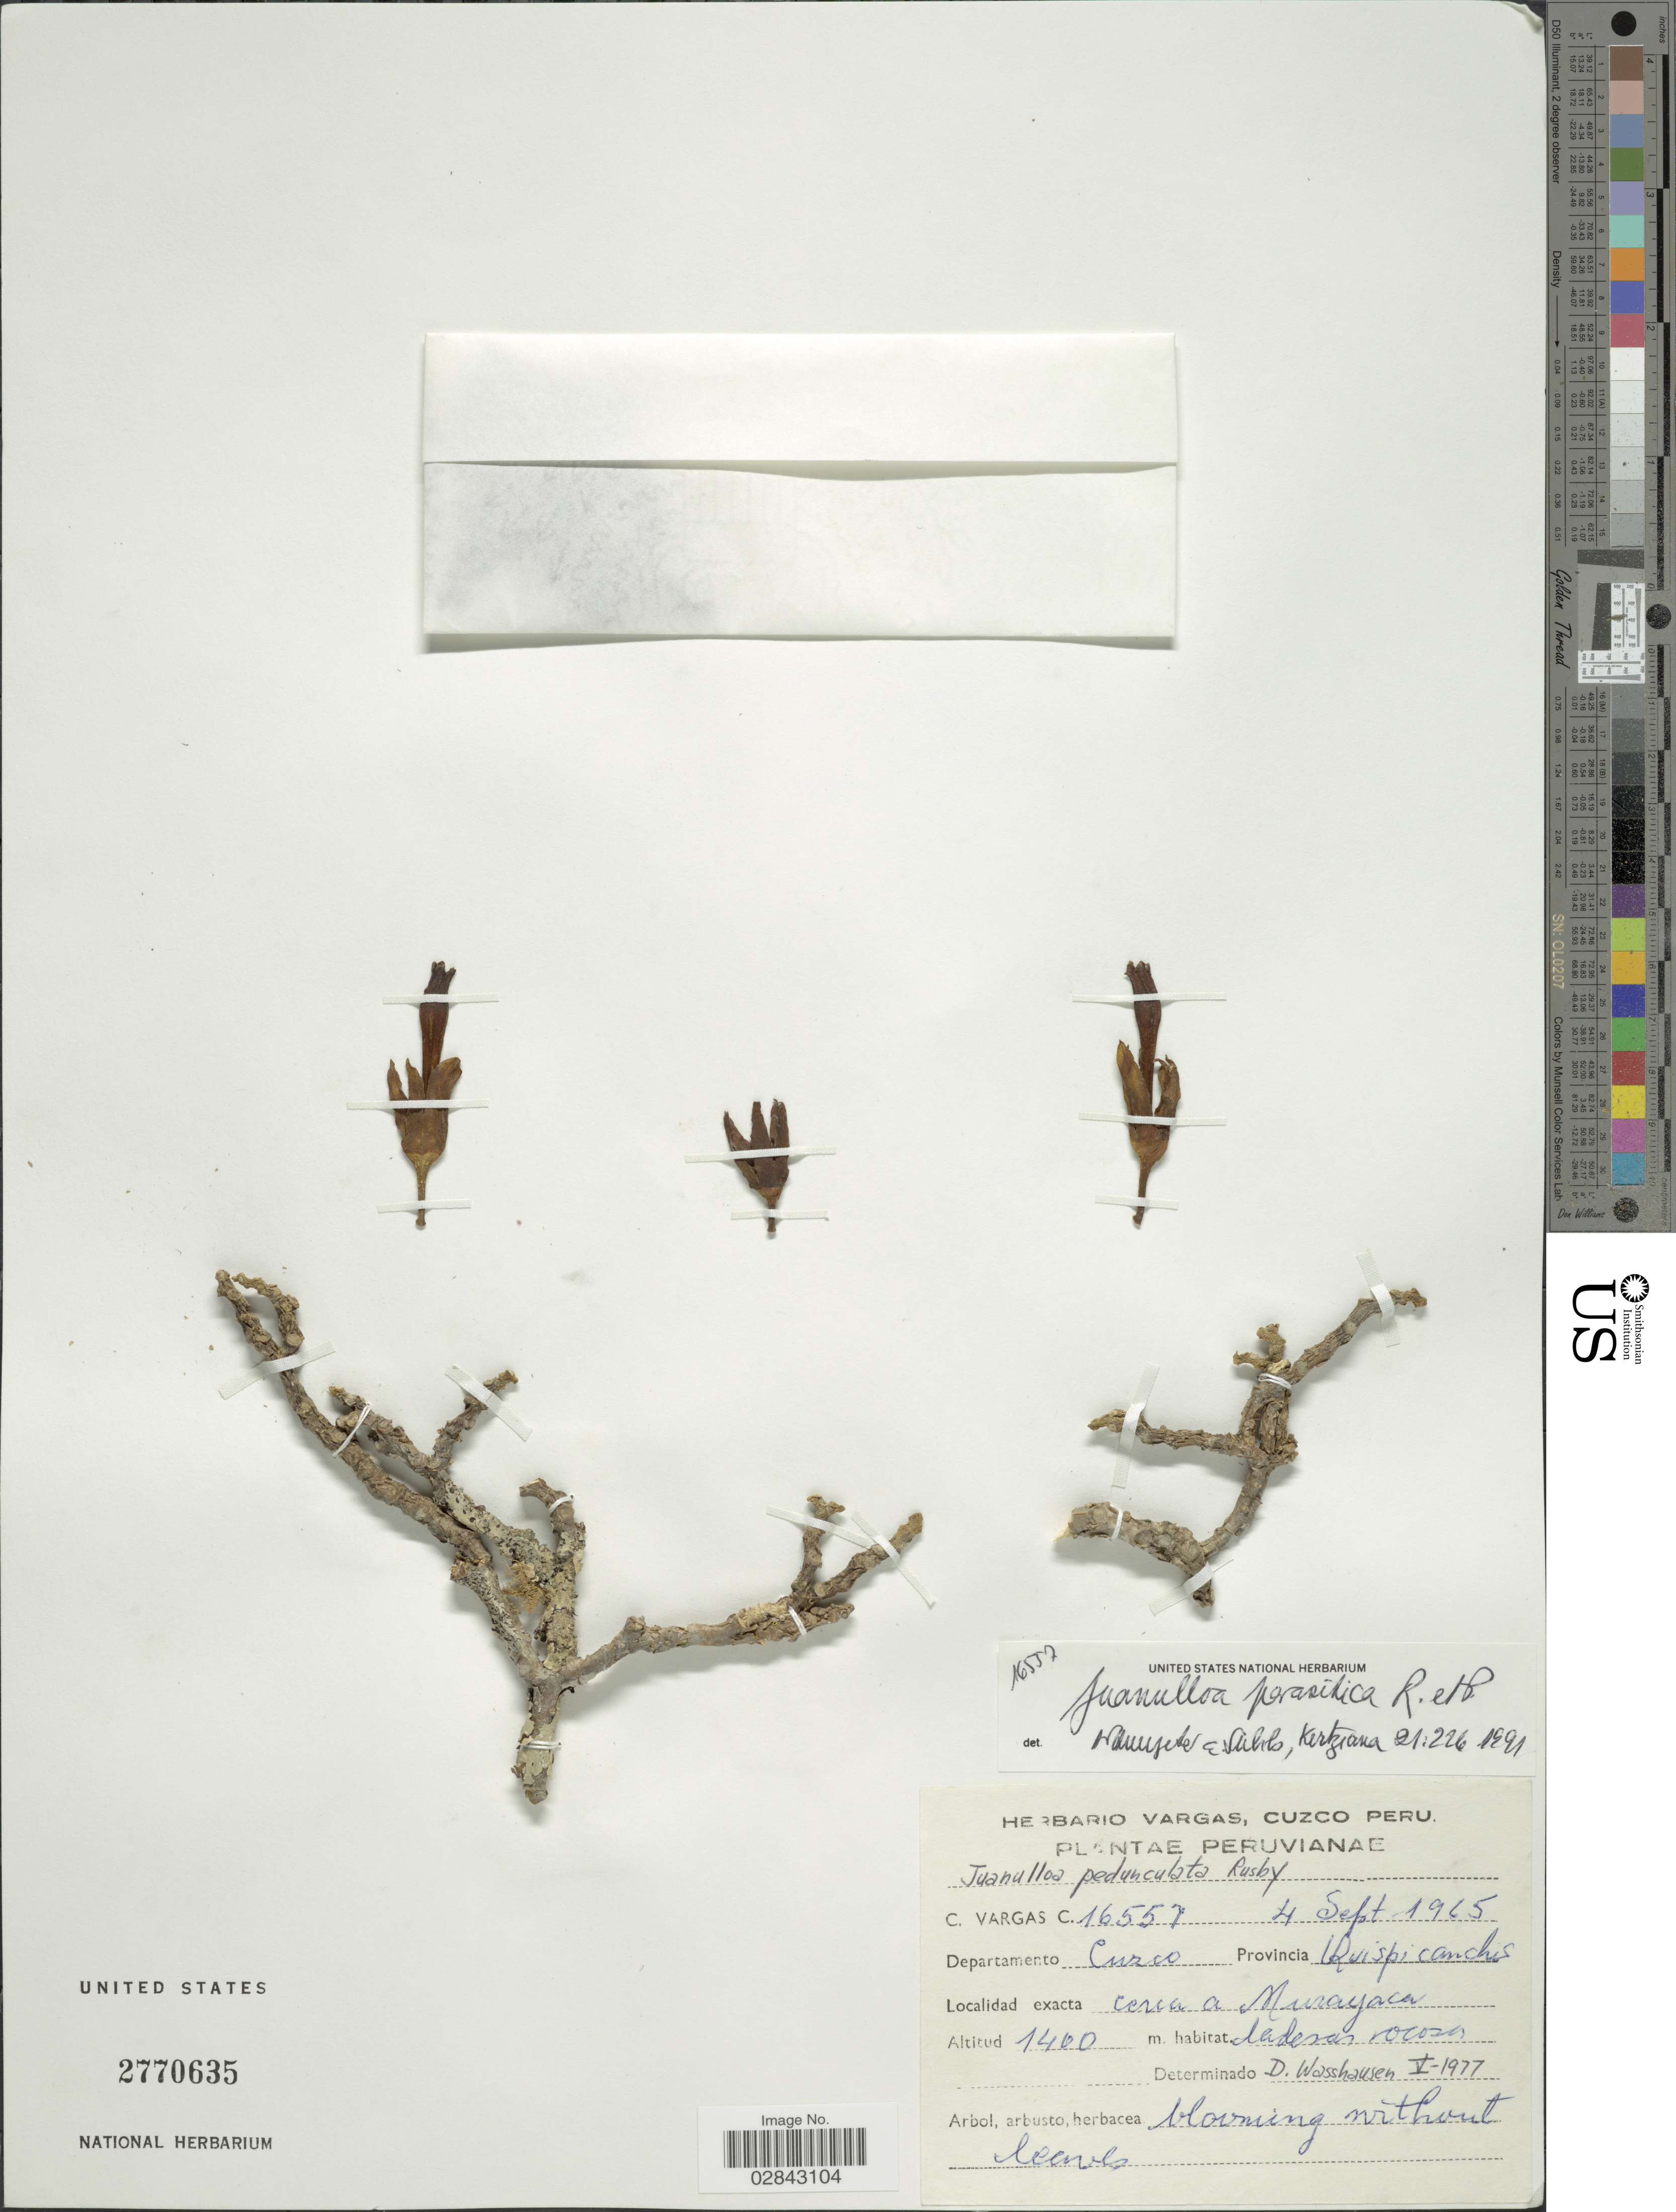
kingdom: Plantae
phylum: Tracheophyta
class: Magnoliopsida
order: Solanales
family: Solanaceae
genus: Juanulloa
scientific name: Juanulloa parasitica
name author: Ruiz & Pav.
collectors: C. Vargas Calderón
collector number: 16557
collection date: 1965-09-04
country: Peru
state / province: Cusco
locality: Departamento Cuzco. Provincia Quispicanchi, cerca a Murayaca.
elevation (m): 1400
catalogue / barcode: US 2770635